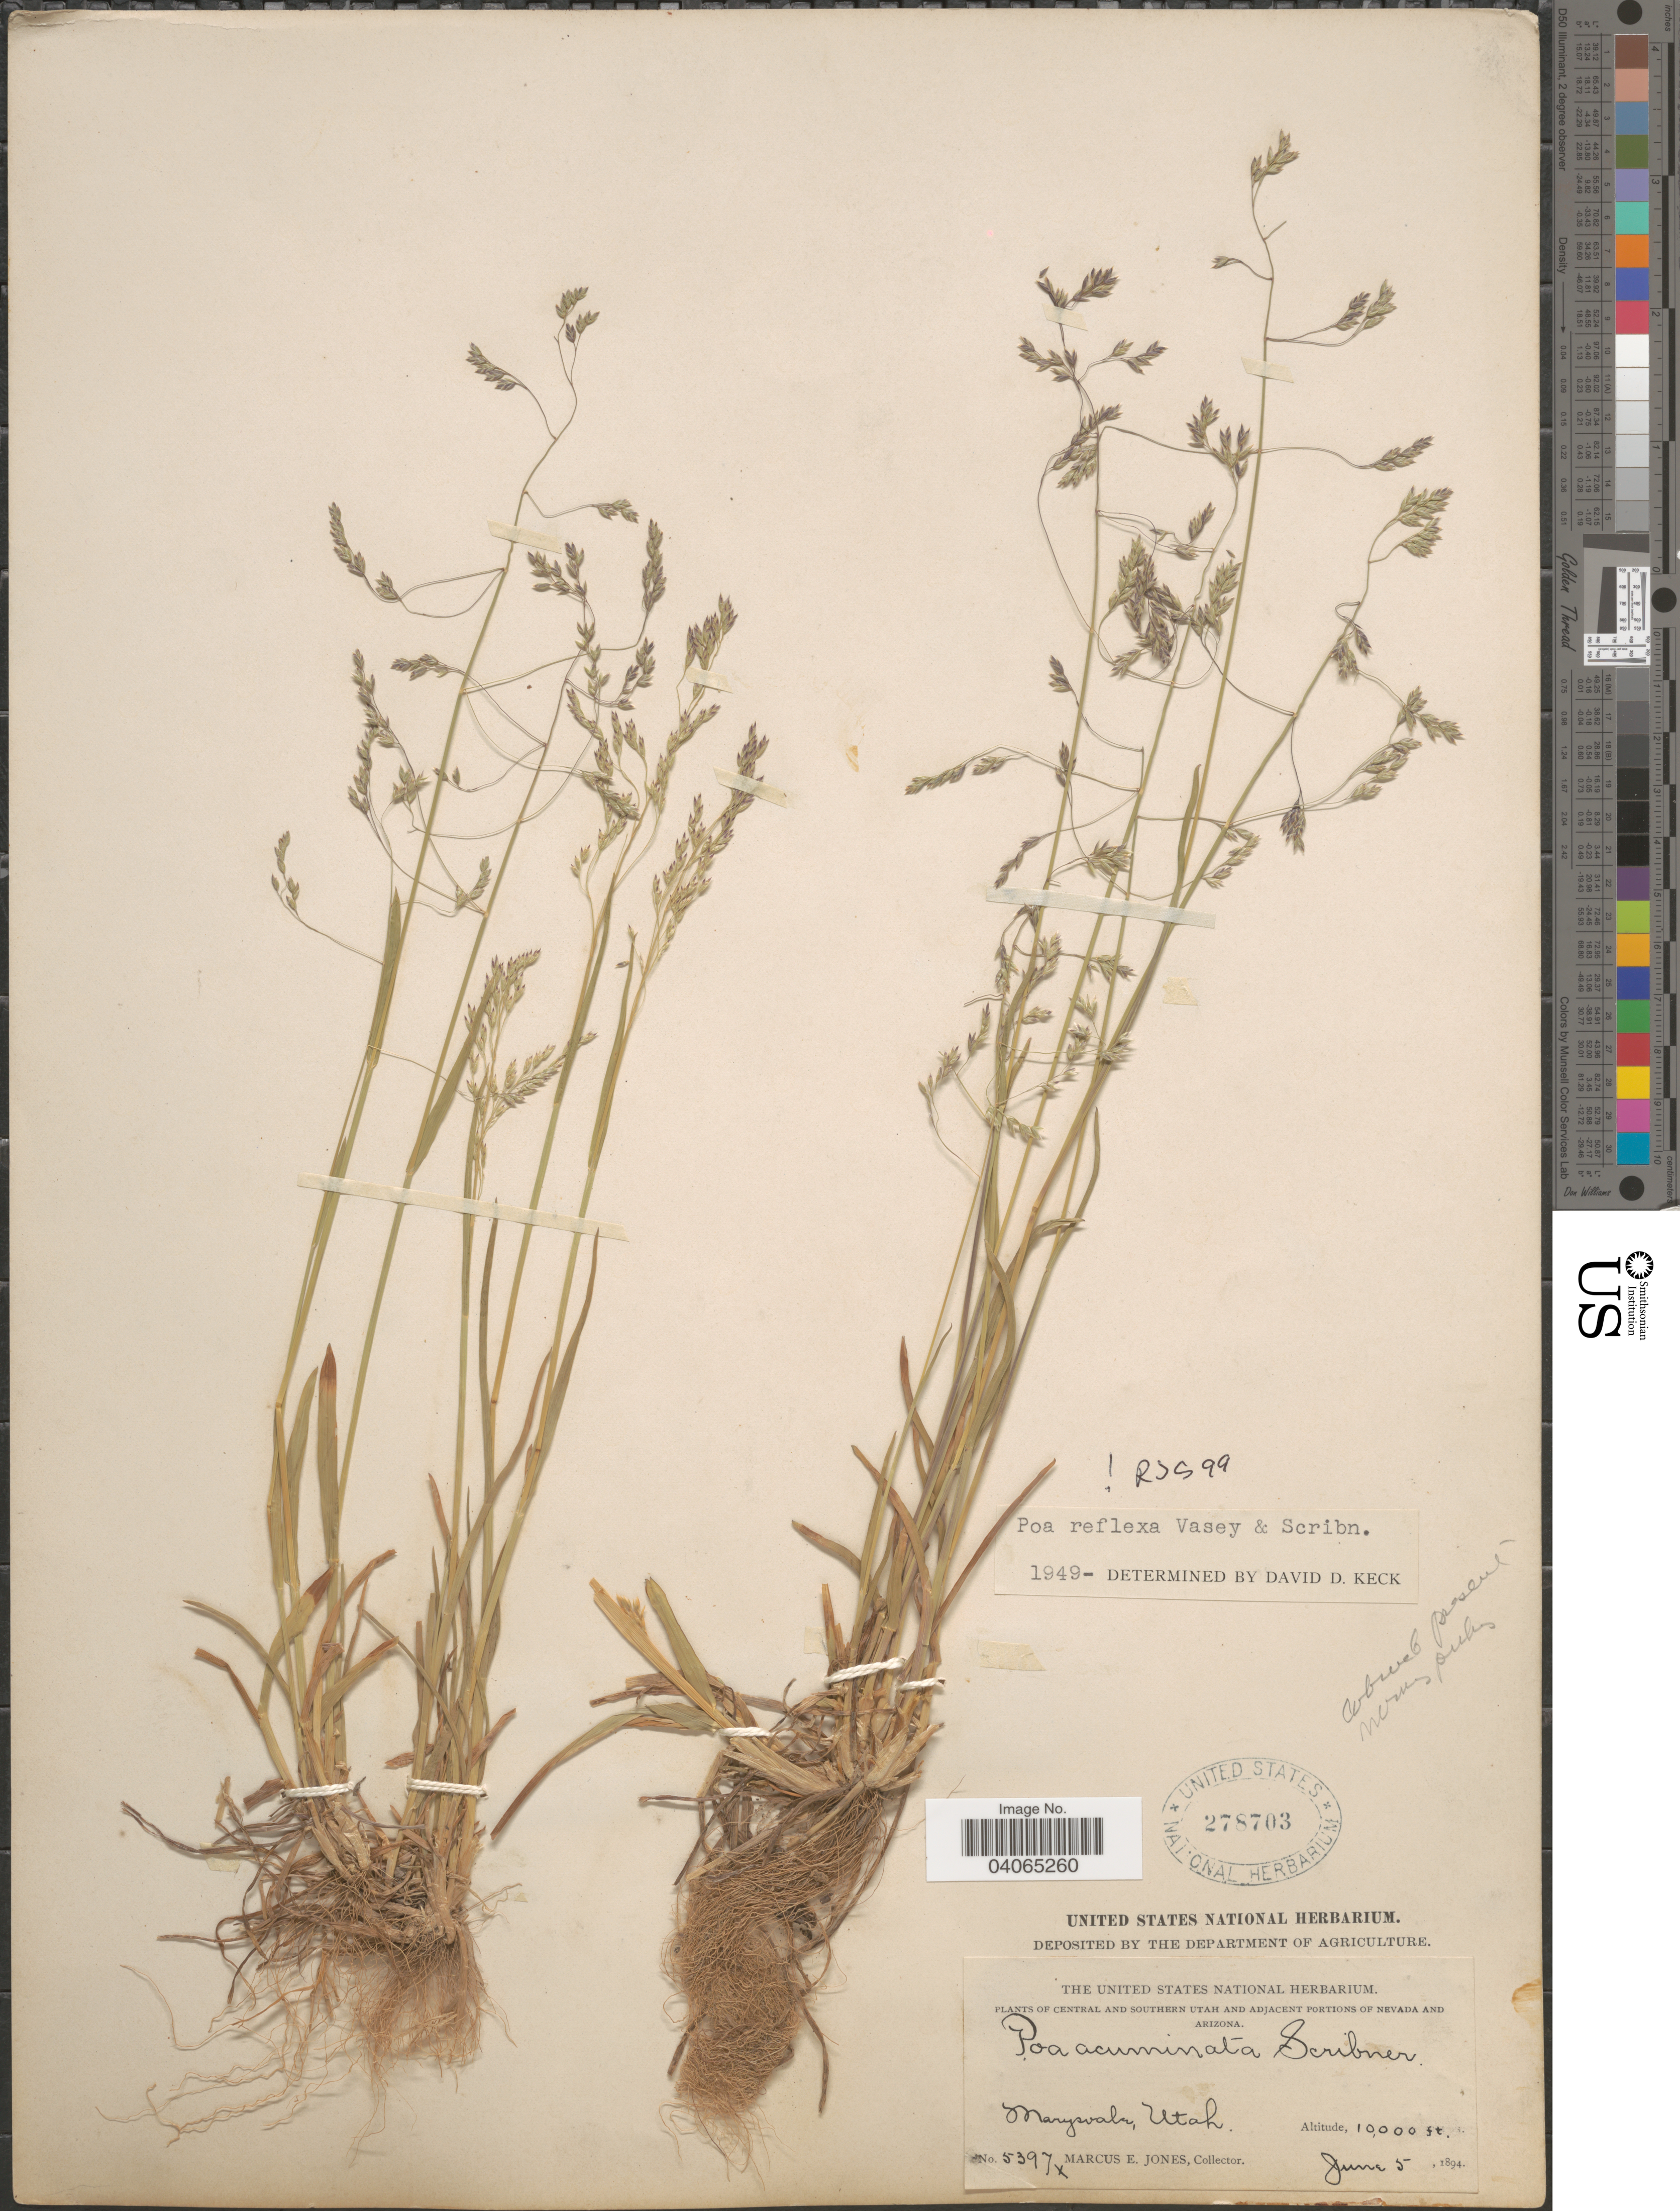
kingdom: Plantae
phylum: Tracheophyta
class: Liliopsida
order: Poales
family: Poaceae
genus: Poa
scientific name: Poa reflexa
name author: Vasey & Scribn.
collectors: M. E. Jones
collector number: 5397x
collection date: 1894-06-05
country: United States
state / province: Utah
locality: Central and Southern Utah. Marysvale.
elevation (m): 3048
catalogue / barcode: US 278703